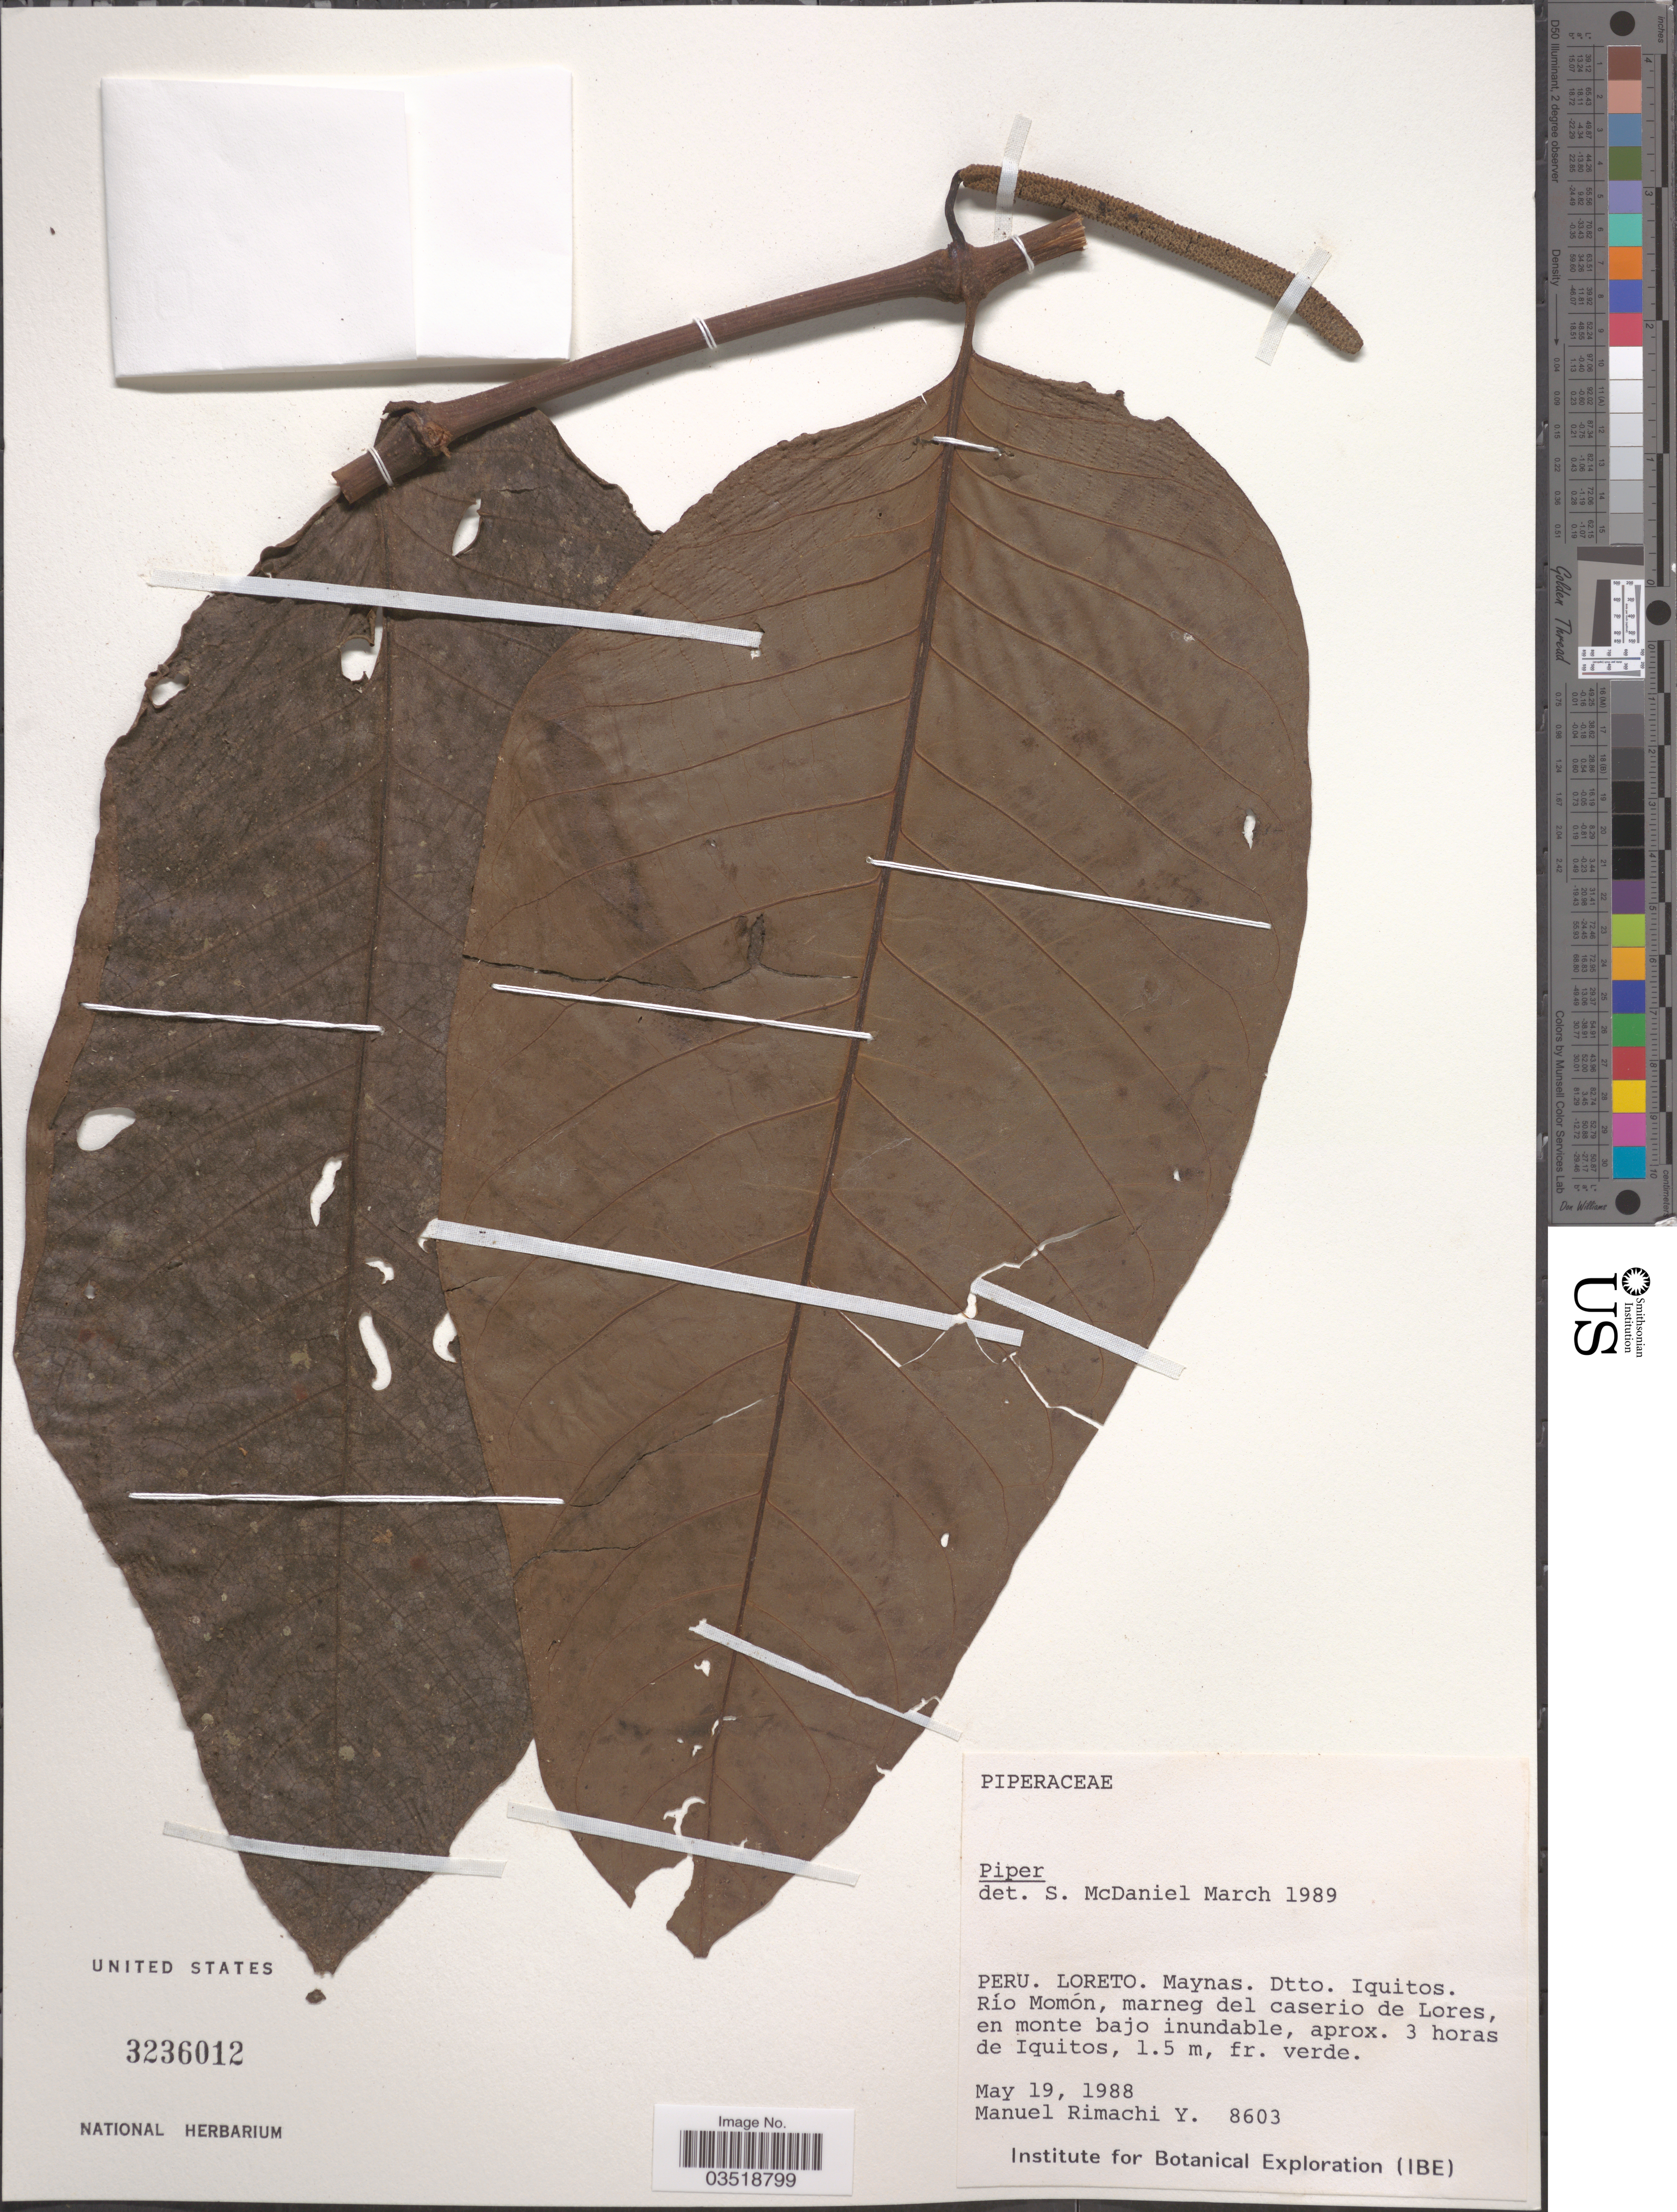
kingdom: Plantae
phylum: Tracheophyta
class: Magnoliopsida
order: Piperales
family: Piperaceae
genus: Piper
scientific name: Piper sp.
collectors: M. Rimachi Y.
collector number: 8603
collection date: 1988-05-19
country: Peru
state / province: Loreto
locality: Maynas. Dtto. Iquitos. Río Momón, marneg del caserio de Lores, en monte bajo inundable, aprox. 3 horas de Iquitos.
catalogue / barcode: US 3236012